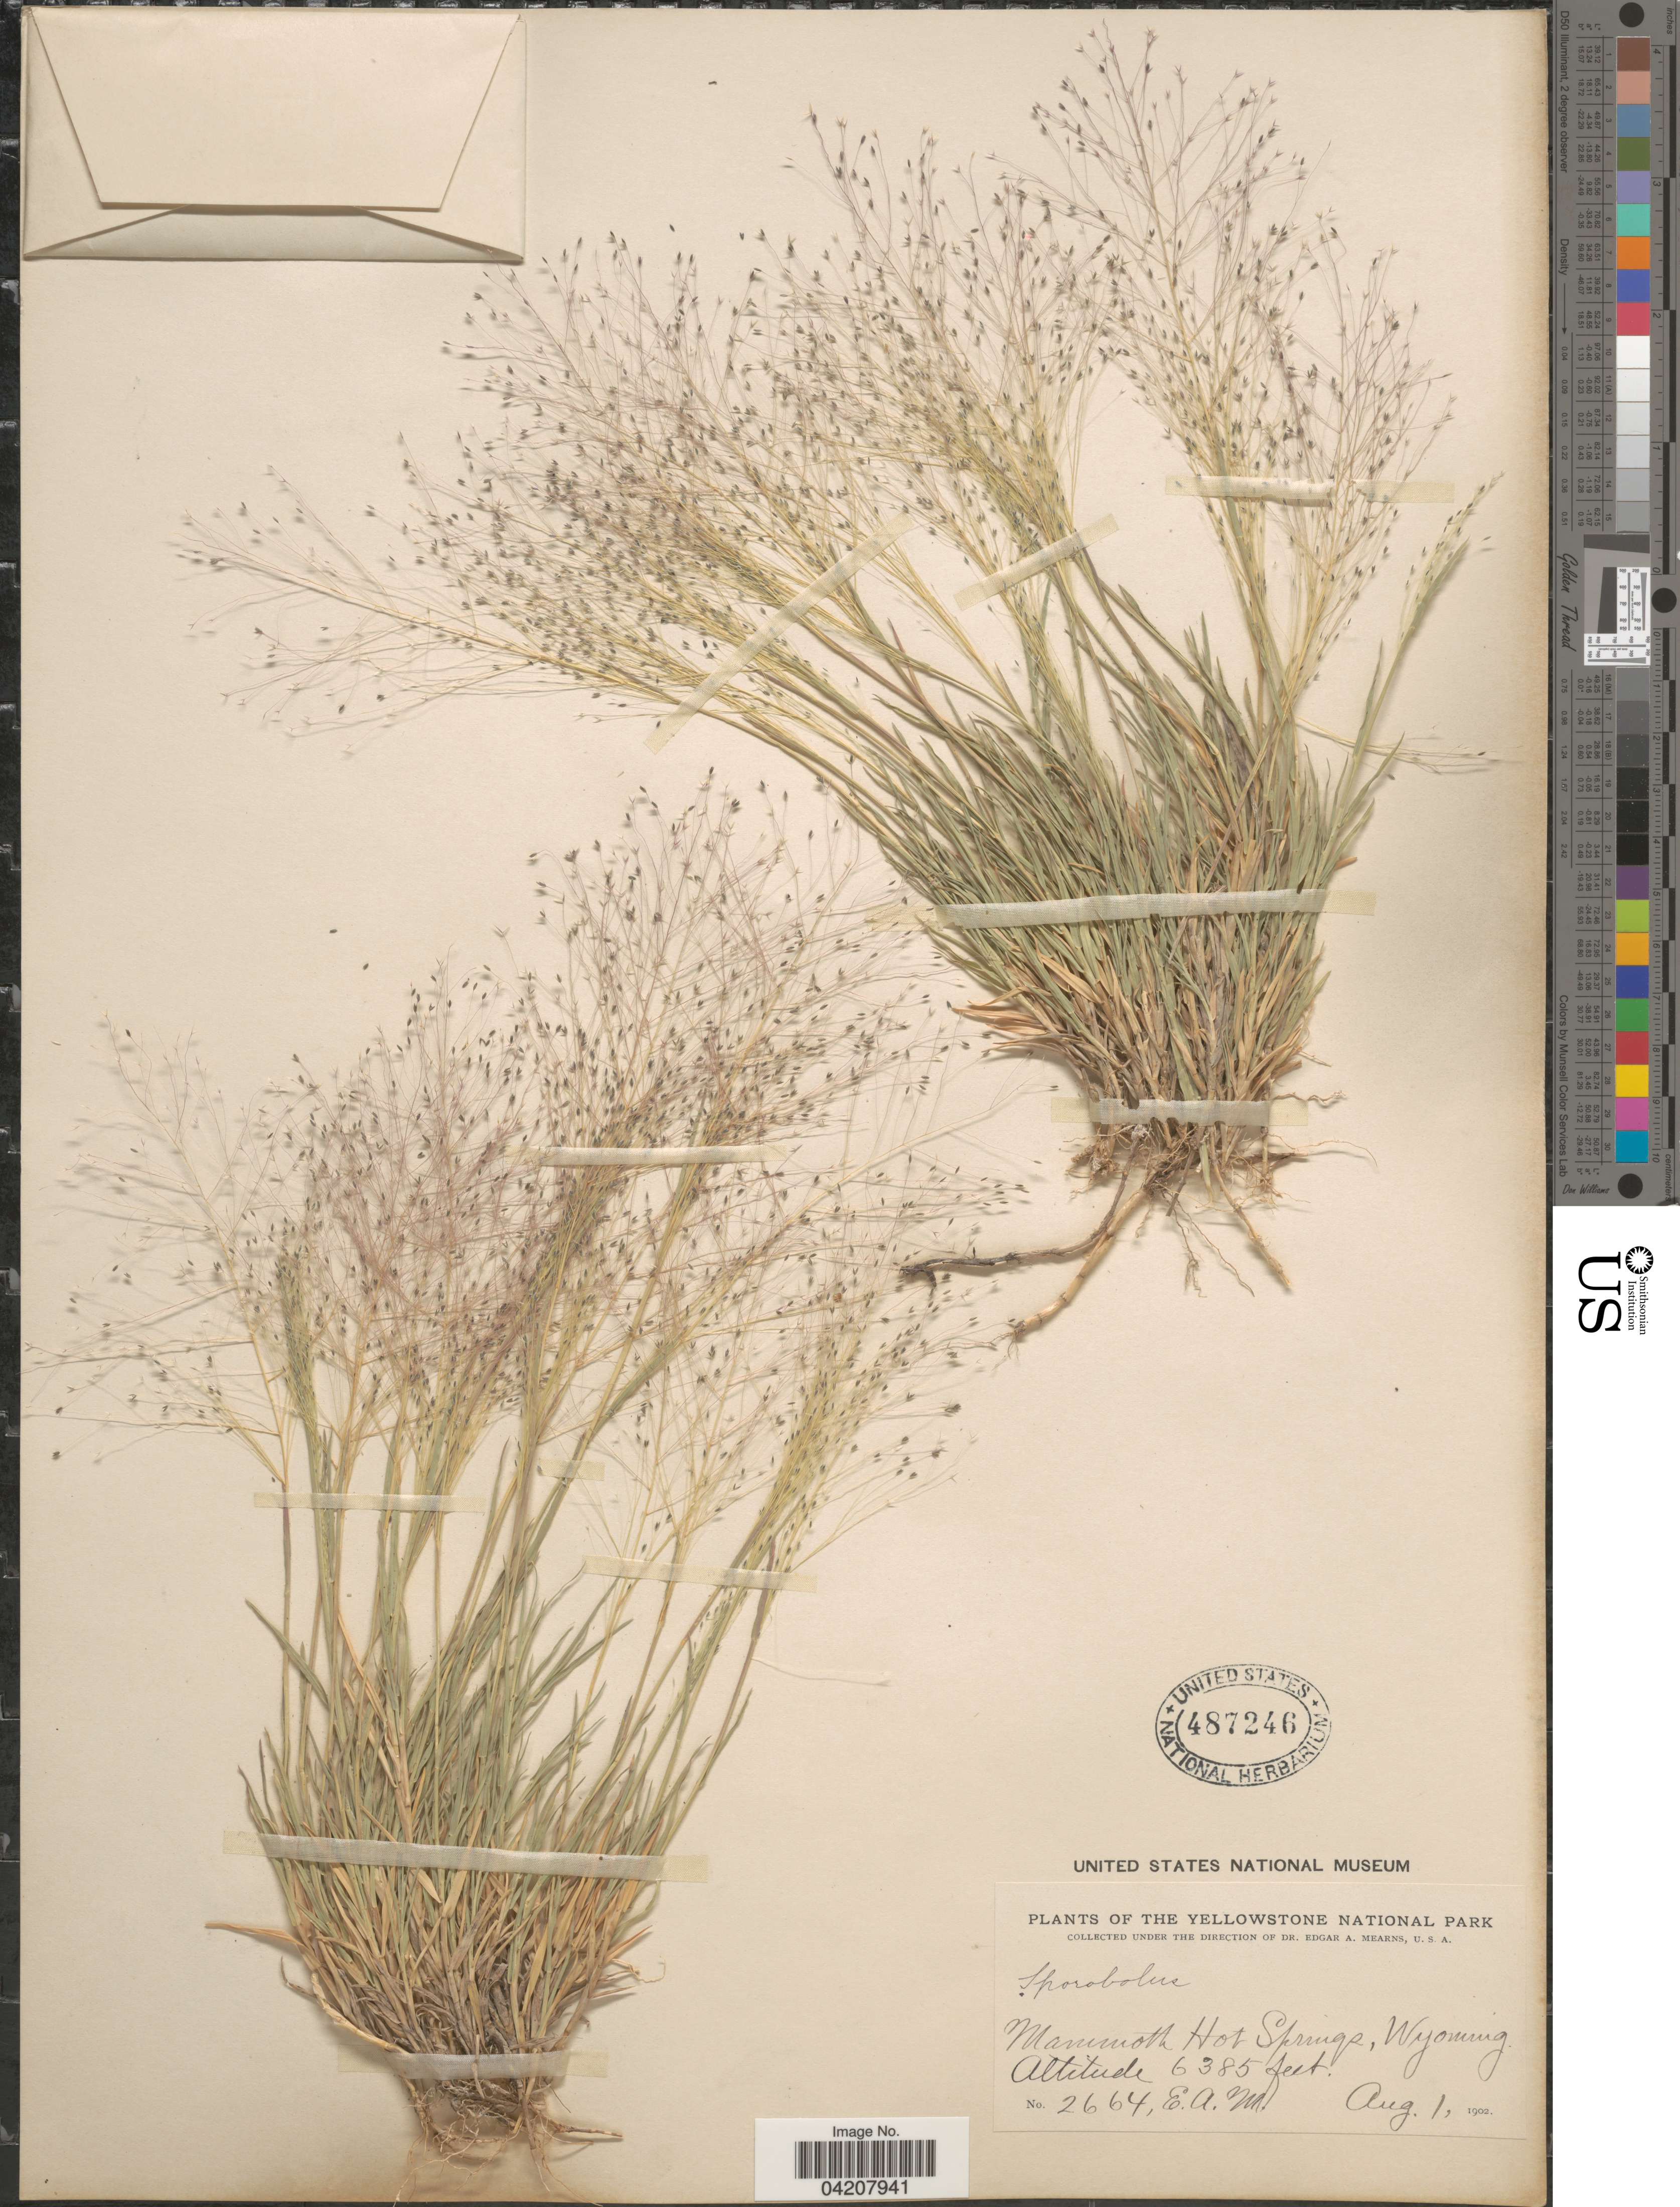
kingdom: Plantae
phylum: Tracheophyta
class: Liliopsida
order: Poales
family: Poaceae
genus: Muhlenbergia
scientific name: Muhlenbergia asperifolia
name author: (Nees & Meyen ex Trin.) Parodi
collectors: E. A. Mearns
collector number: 2664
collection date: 1902-08-01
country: United States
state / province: Wyoming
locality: The Yellowstone National Park. Mammoth Hot Springs.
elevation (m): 1946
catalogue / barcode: US 487246